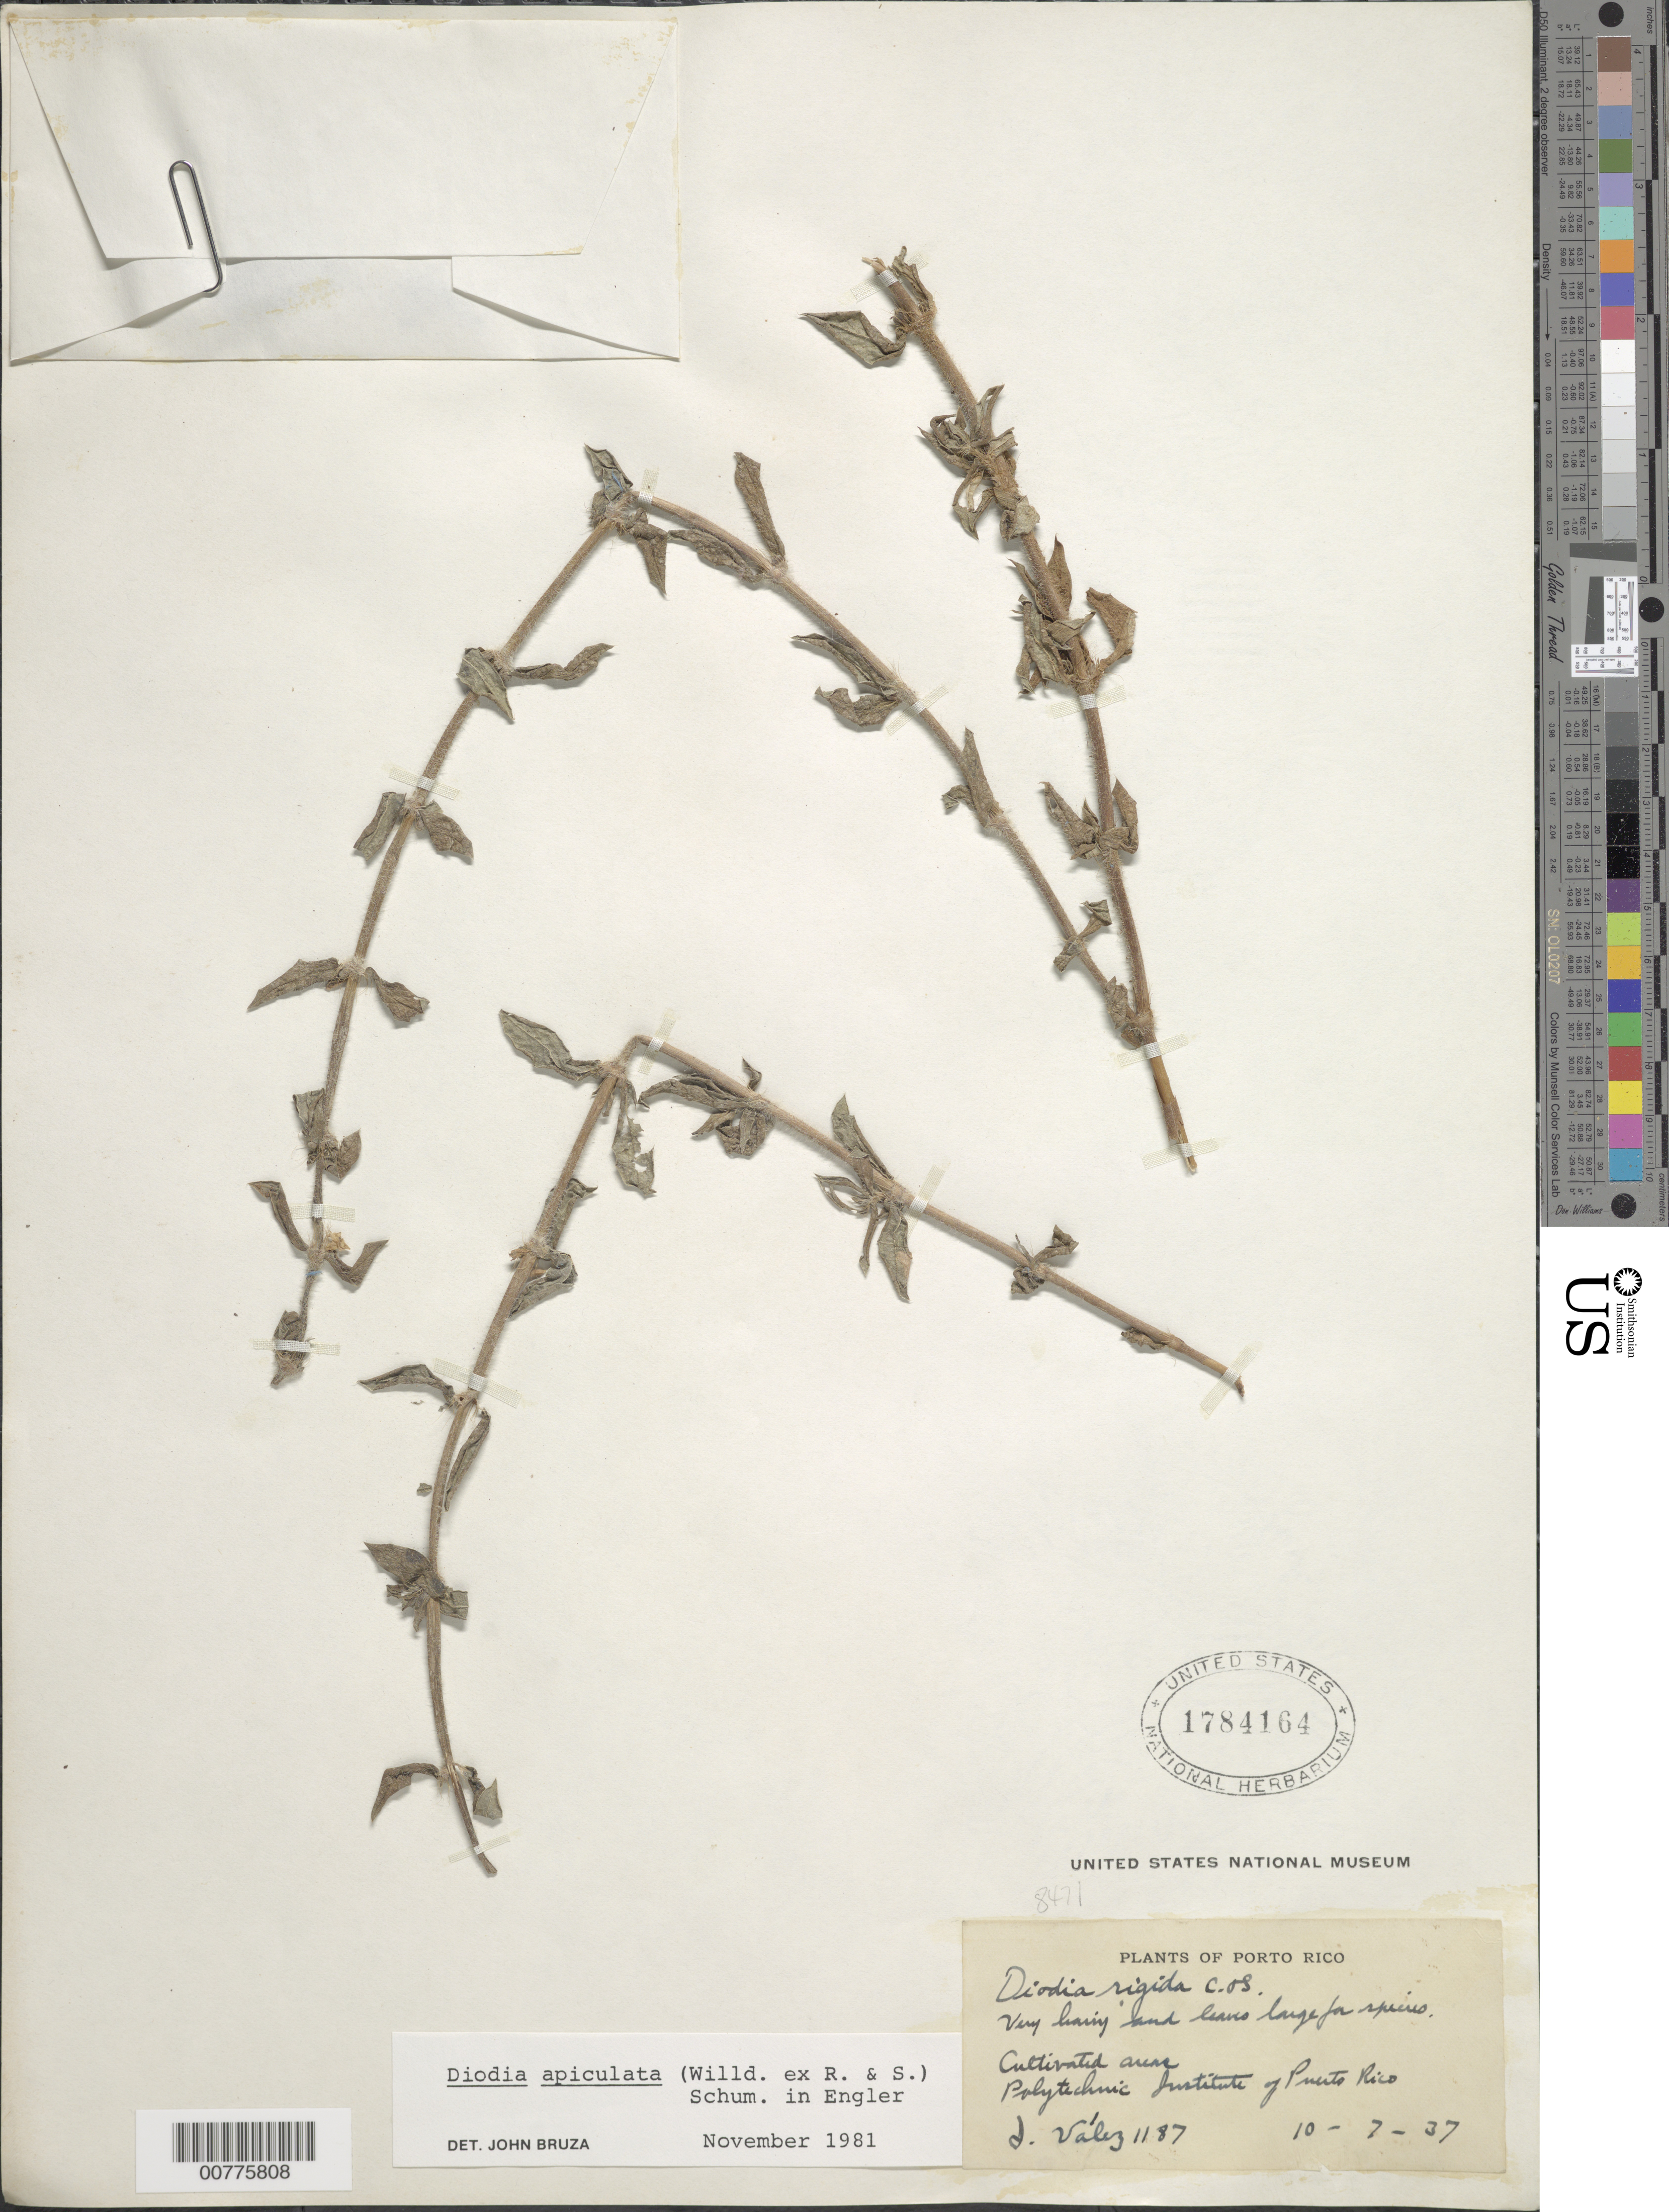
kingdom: Plantae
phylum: Tracheophyta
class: Magnoliopsida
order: Gentianales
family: Rubiaceae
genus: Diodella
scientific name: Diodella apiculata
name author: (Willd. ex Roem. & Schult.) Bacigalupo & E.L. Cabral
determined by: Bruza, J.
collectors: I. Velez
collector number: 1187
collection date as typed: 10 Jul 1937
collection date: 1937-07-10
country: Puerto Rico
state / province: San Germán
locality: Polytechnic Institute of Puerto Rico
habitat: Cultivated area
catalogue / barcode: US 1784164